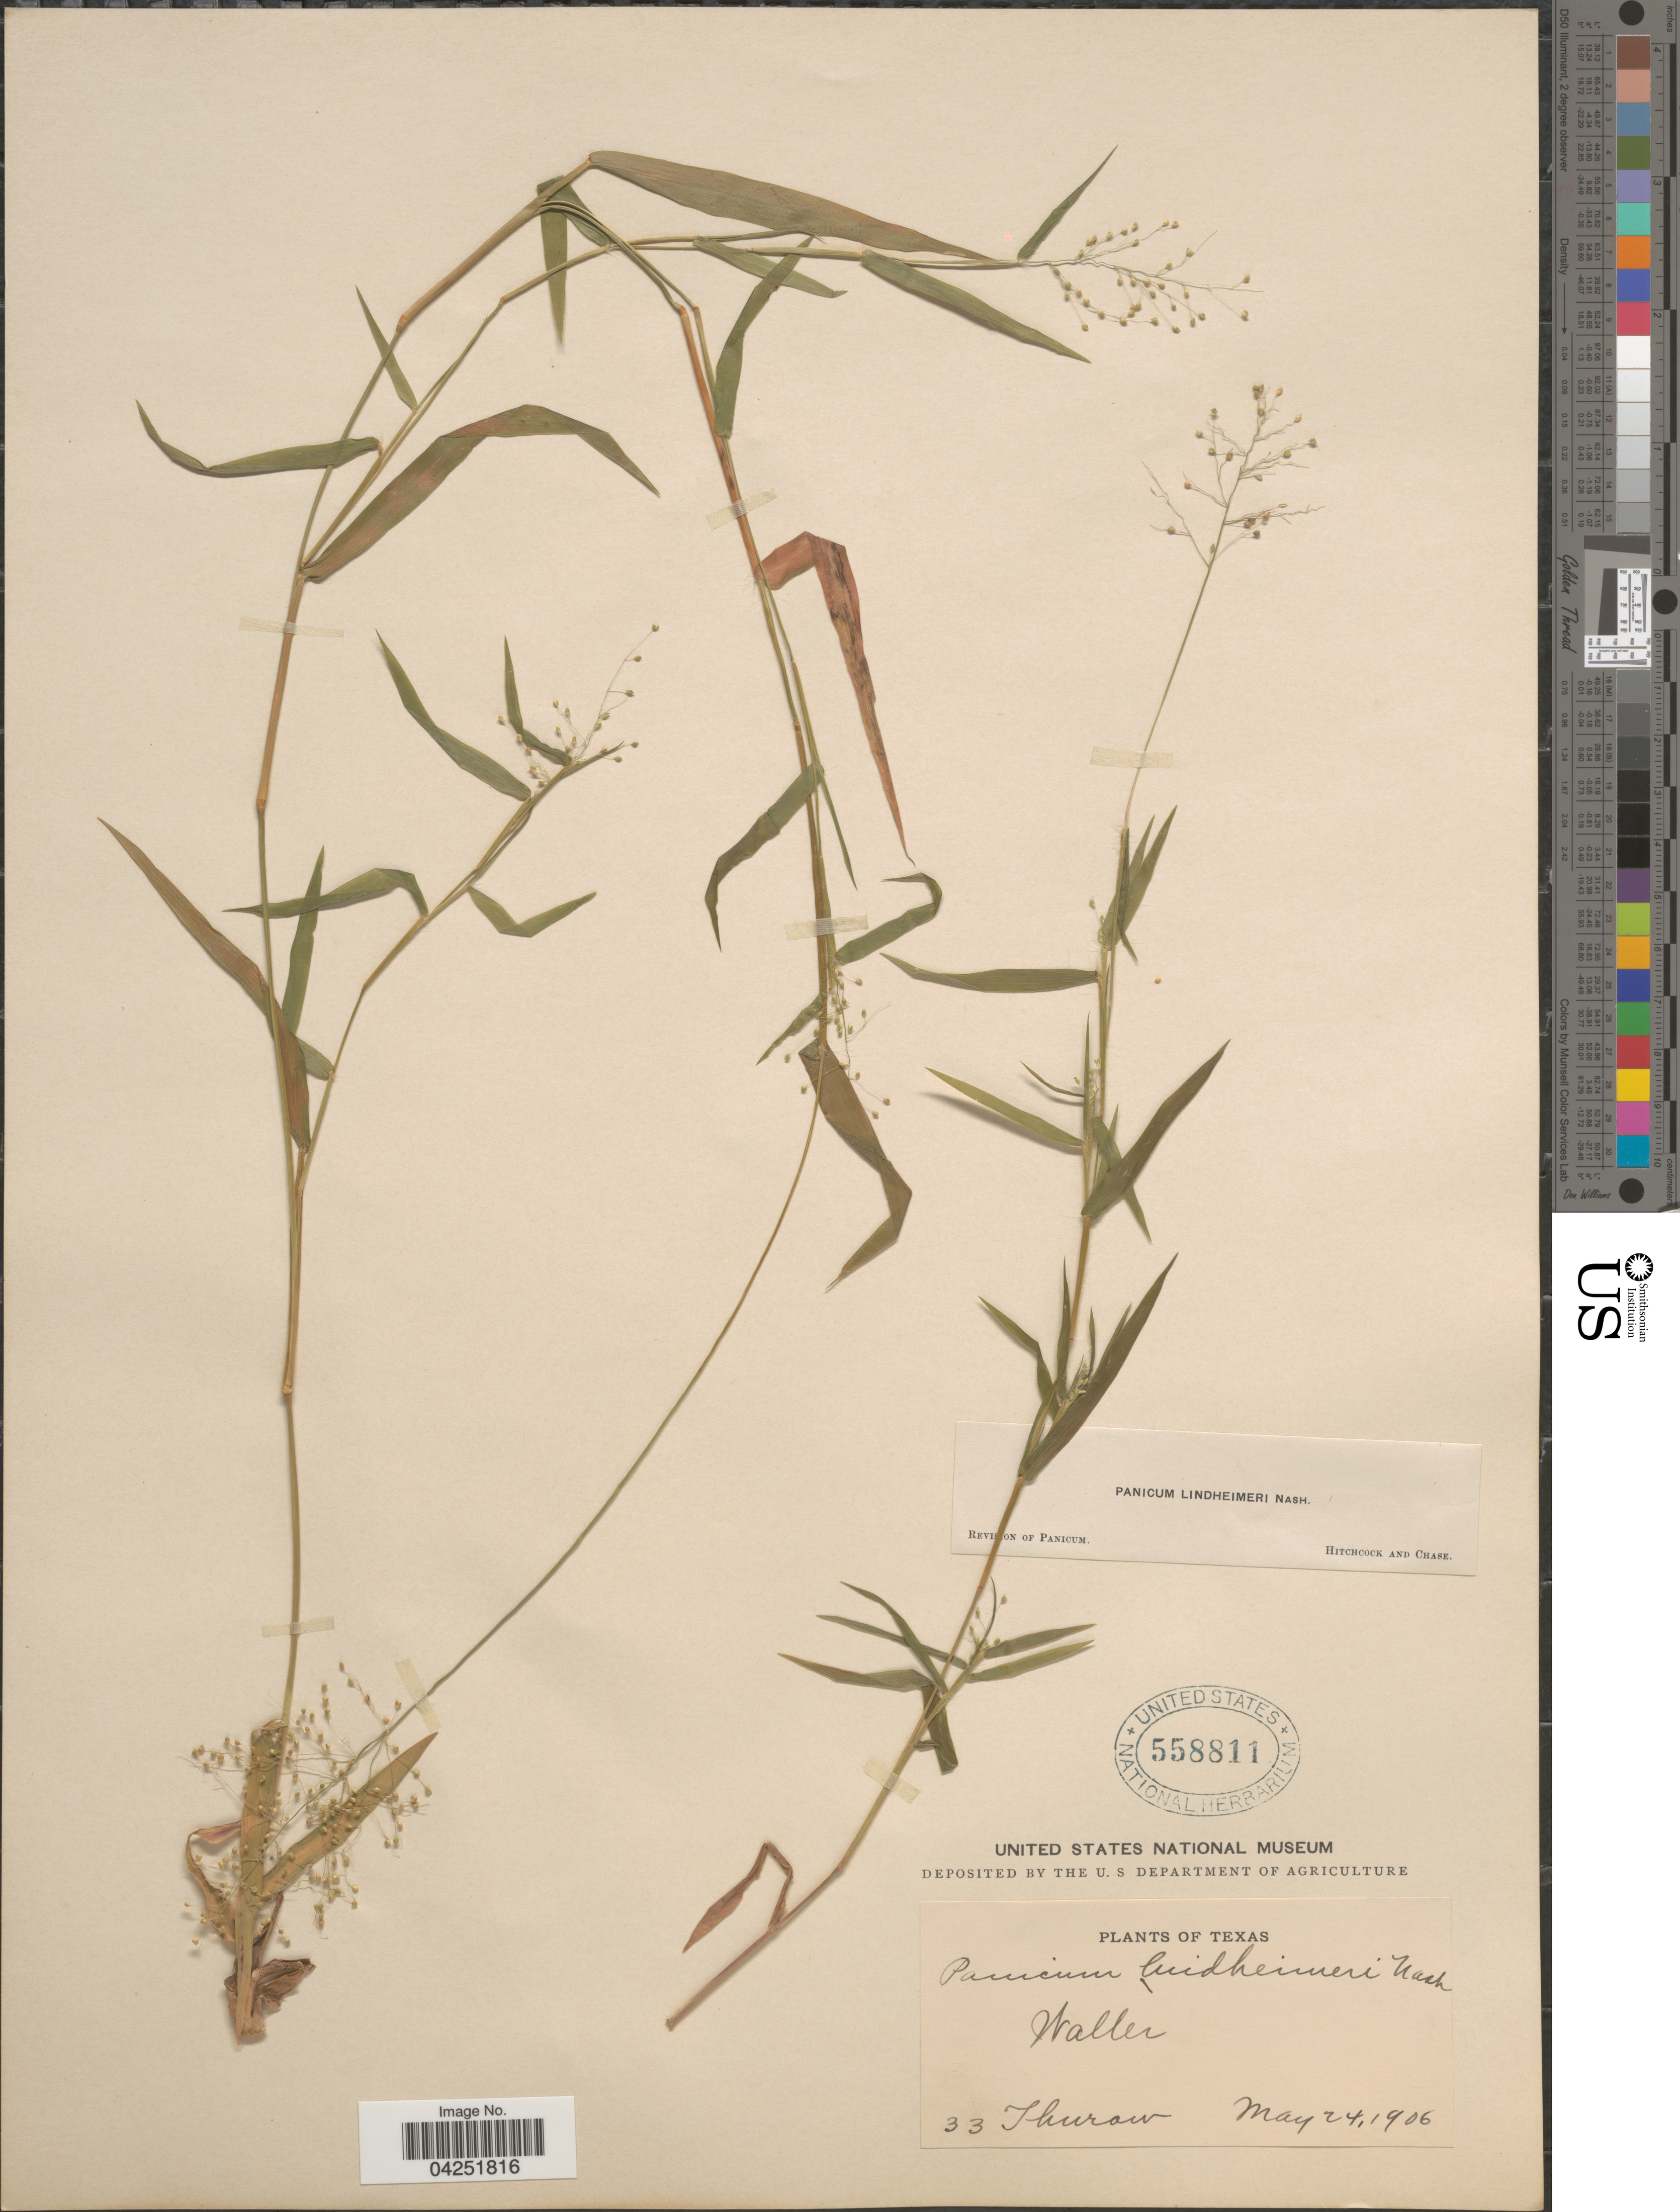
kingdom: Plantae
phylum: Tracheophyta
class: Liliopsida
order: Poales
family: Poaceae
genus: Dichanthelium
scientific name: Dichanthelium acuminatum var. lindheimeri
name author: (Nash) Gould & C.A. Clark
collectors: Thurow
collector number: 33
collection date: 1906-05-24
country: United States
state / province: Texas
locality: Waller.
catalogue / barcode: US 558811